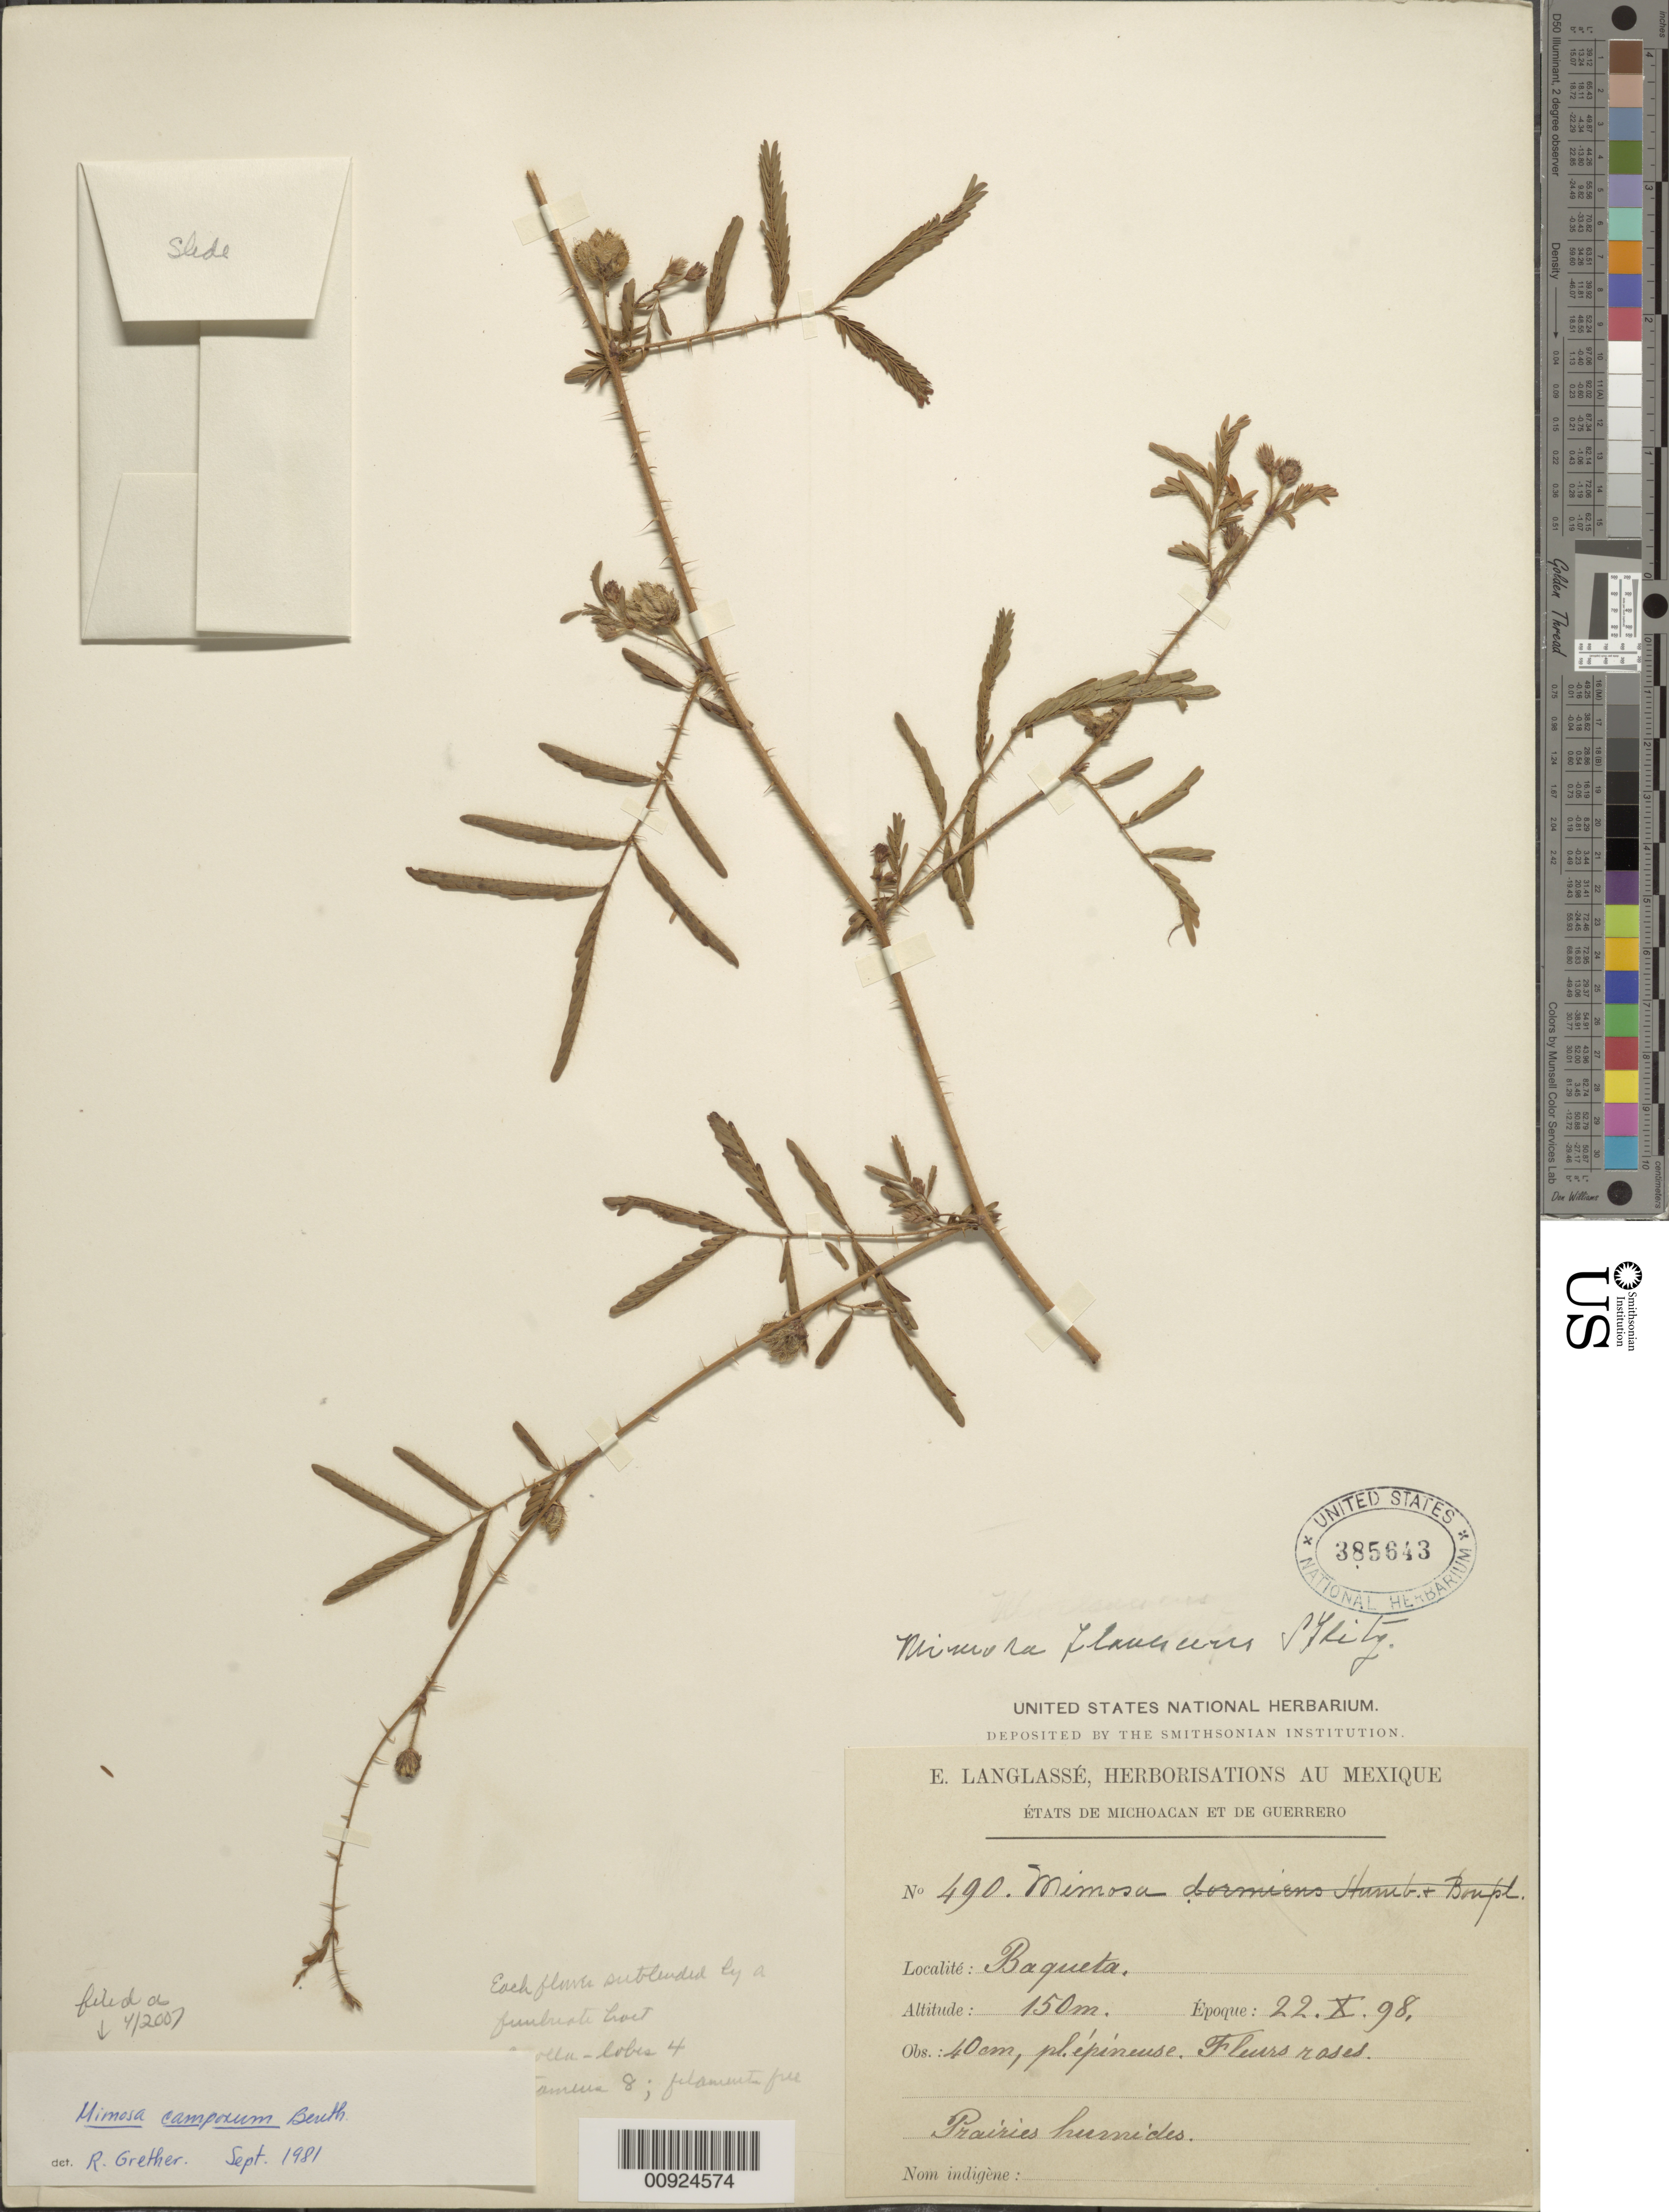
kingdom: Plantae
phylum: Tracheophyta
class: Magnoliopsida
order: Fabales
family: Fabaceae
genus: Mimosa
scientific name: Mimosa camporum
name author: Benth.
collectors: E. Langlassé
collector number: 490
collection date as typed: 22 Oct 1898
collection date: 1898-10-22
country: Mexico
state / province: Guerrero / Michoacán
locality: Baqueta. États de Michoacán et de Guerrero.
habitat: Prairies humides.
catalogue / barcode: US 385643